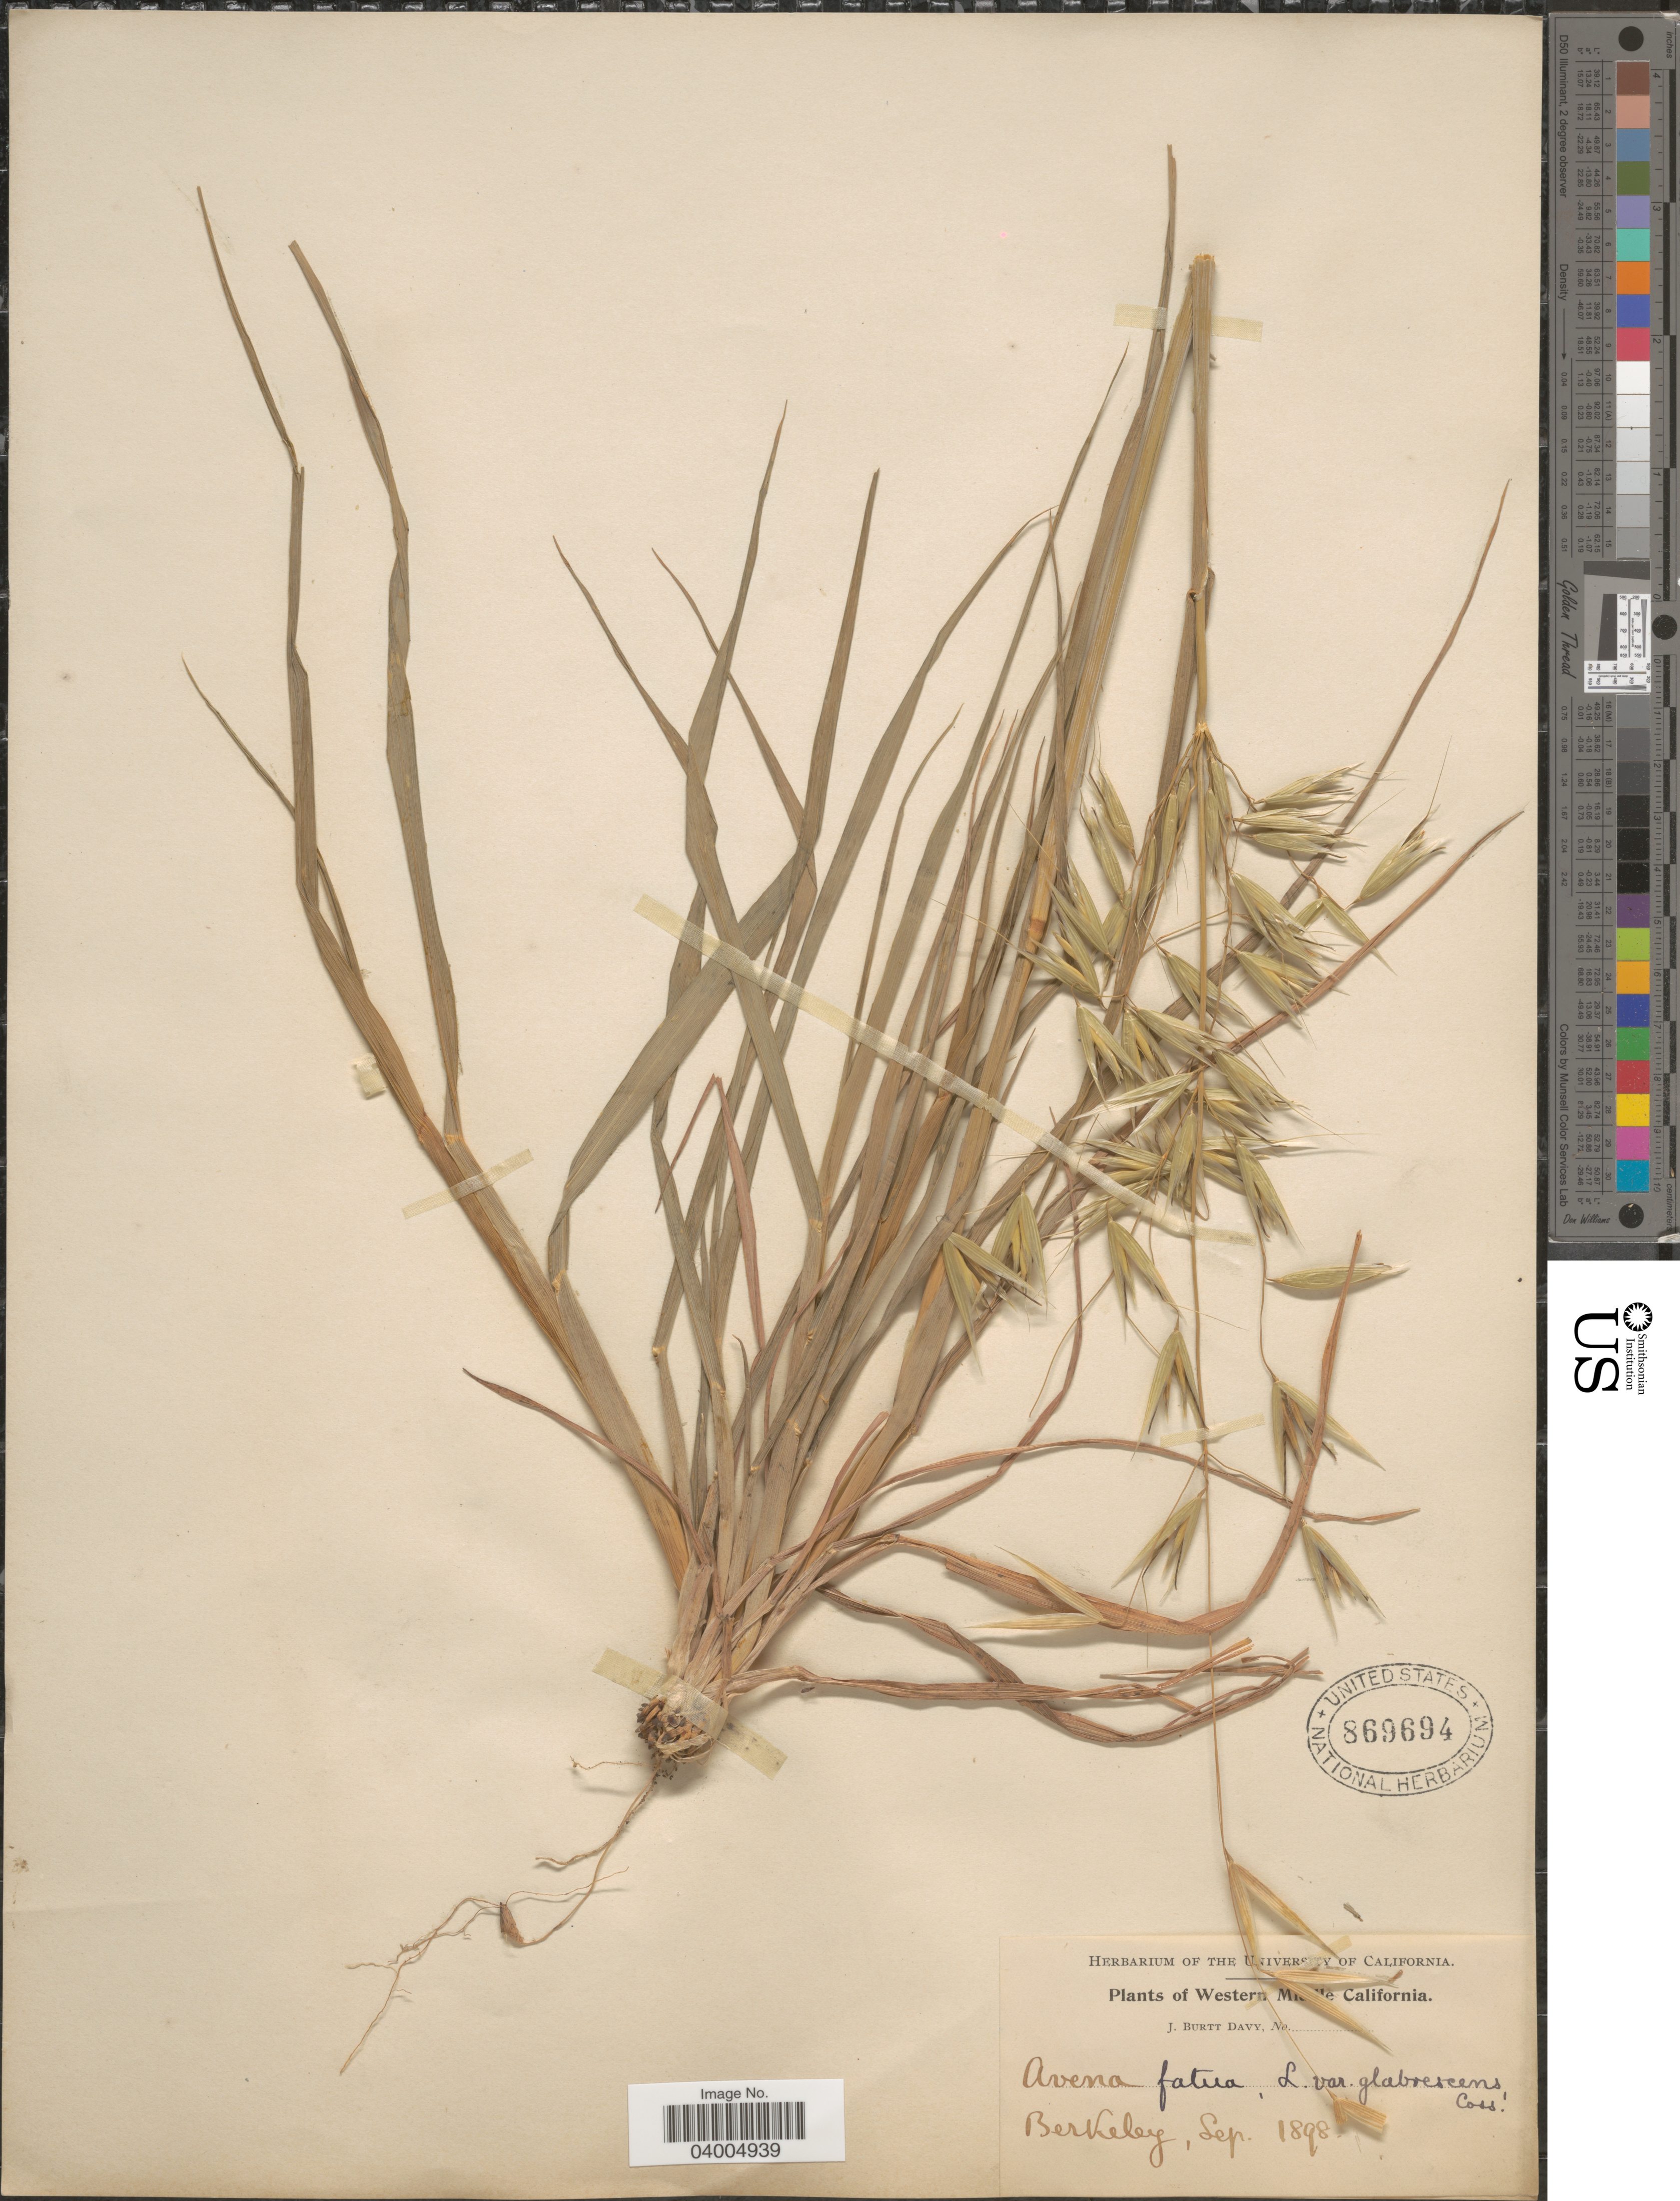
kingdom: Plantae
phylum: Tracheophyta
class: Liliopsida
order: Poales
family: Poaceae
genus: Avena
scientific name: Avena fatua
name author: L.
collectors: J. Burtt Davy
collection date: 1898-09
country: United States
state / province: California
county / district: Alameda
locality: Berkeley.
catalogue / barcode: US 869694